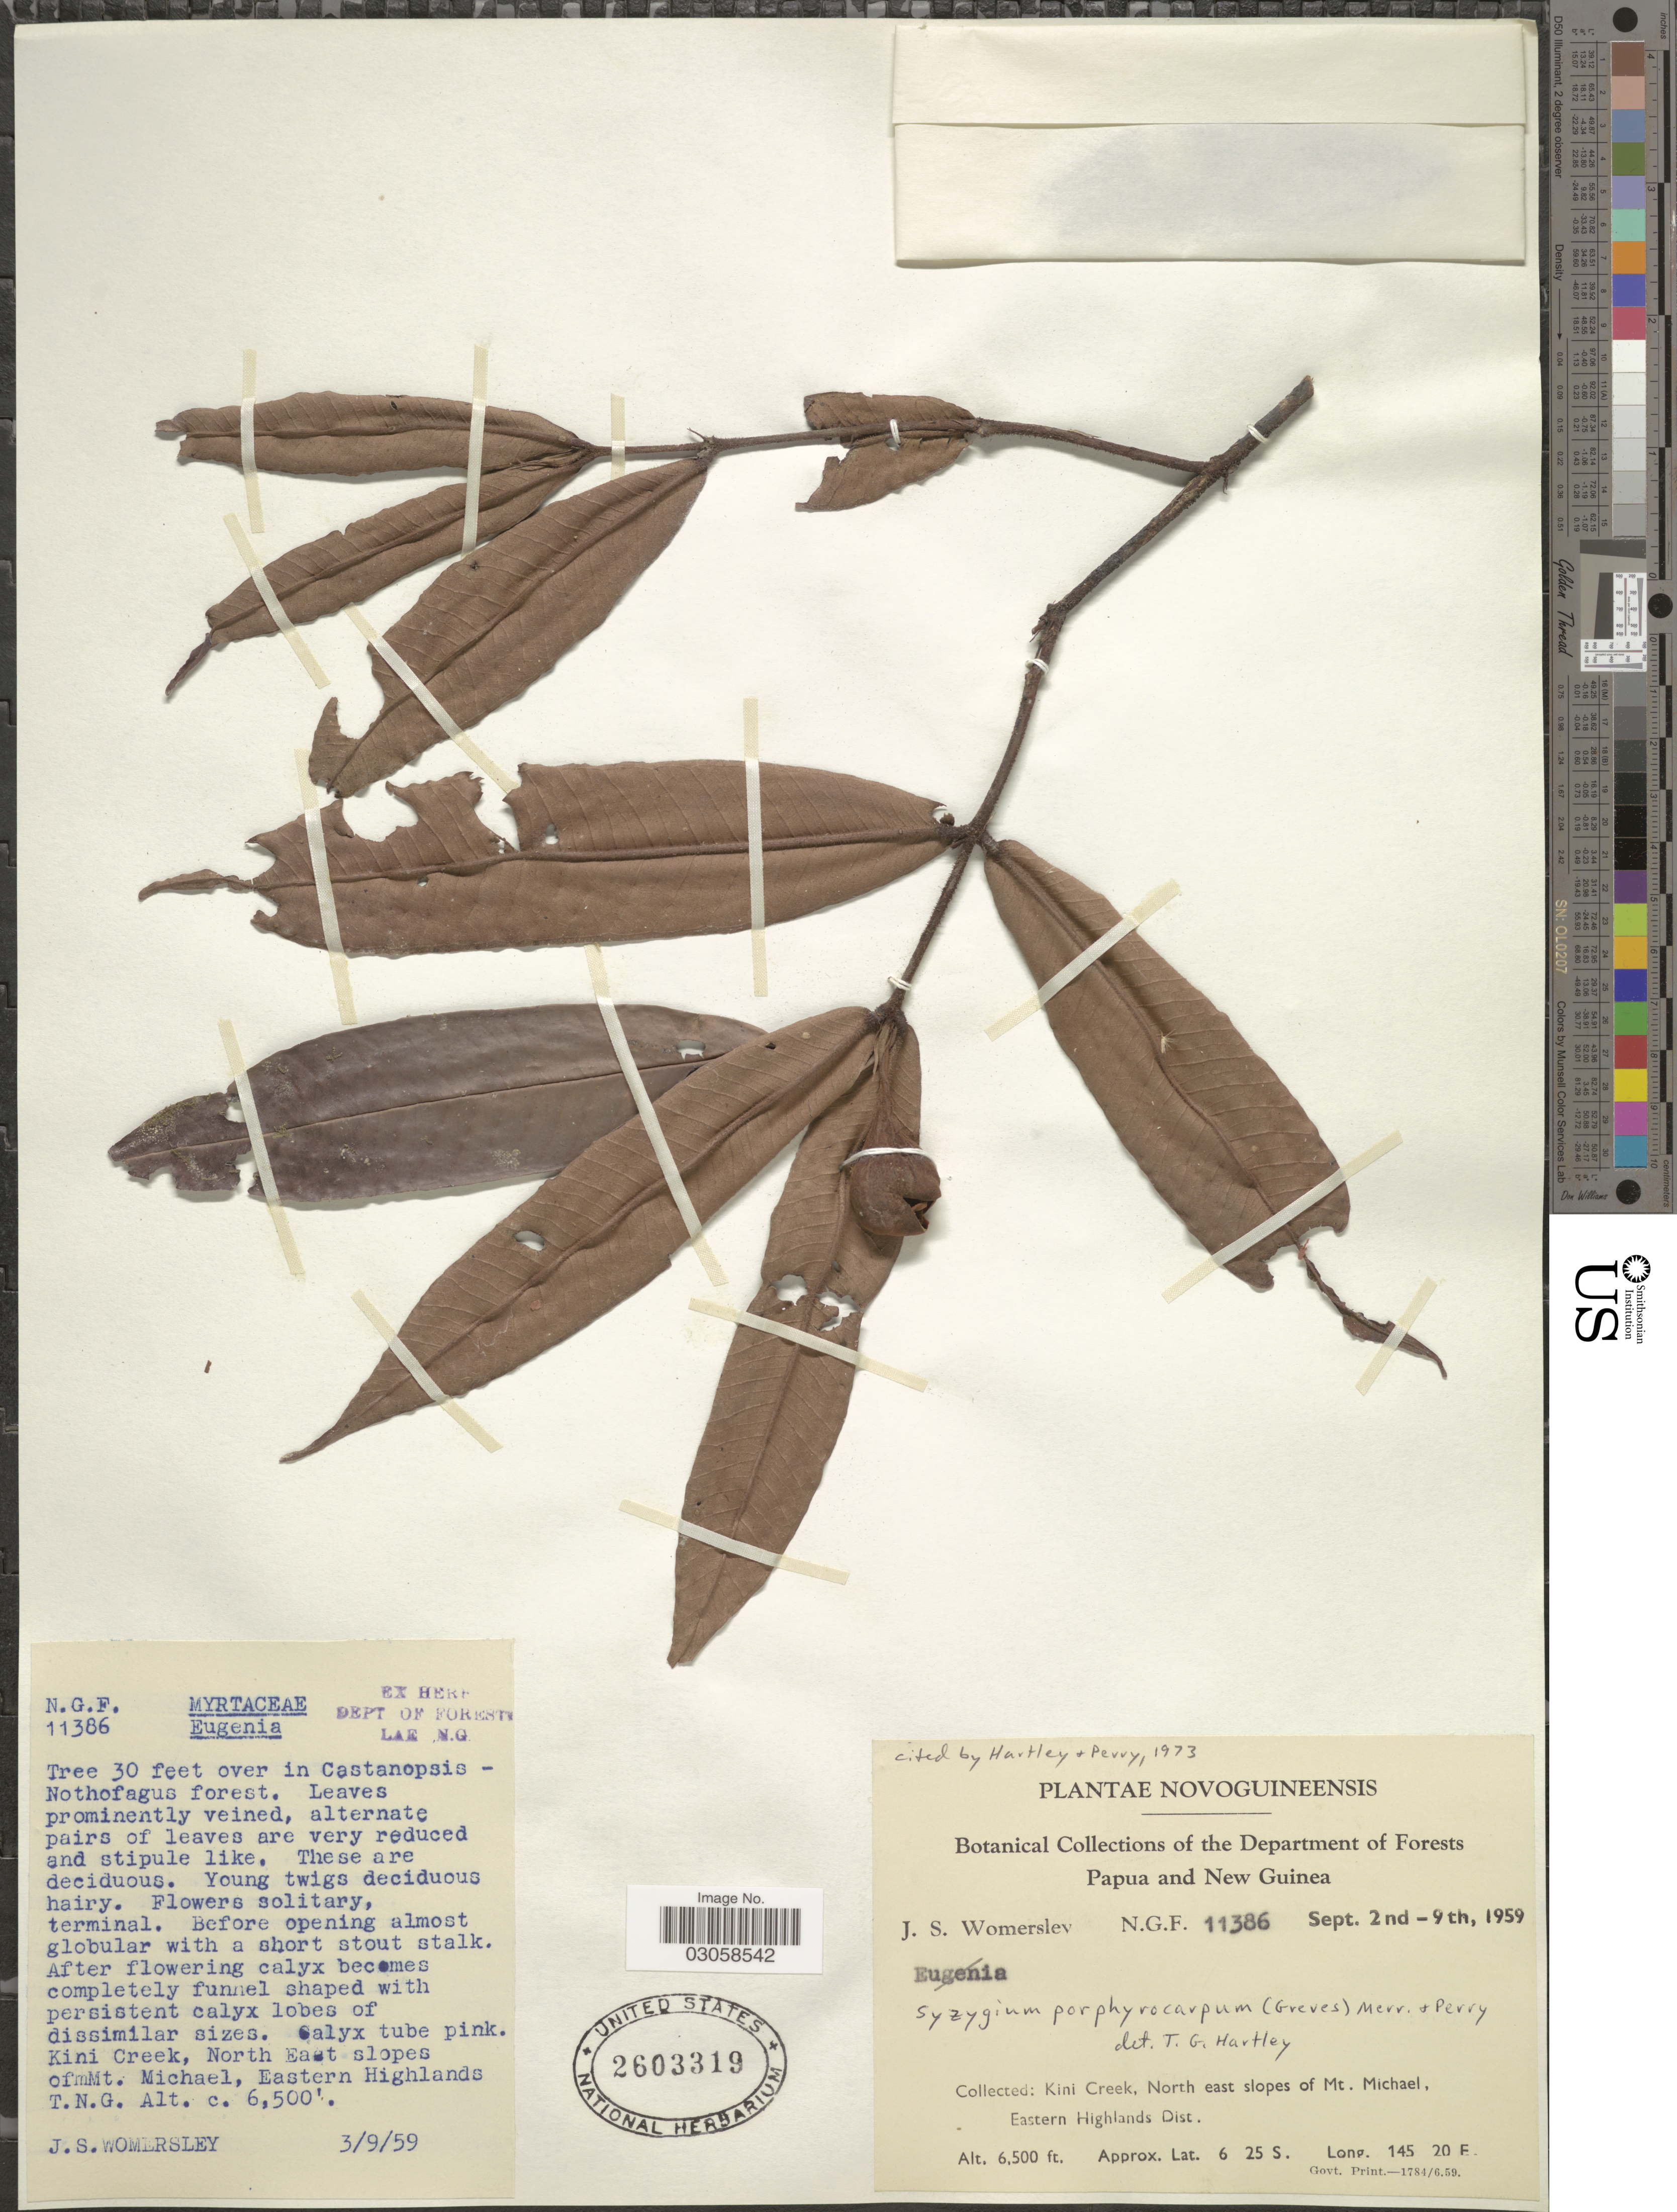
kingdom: Plantae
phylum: Tracheophyta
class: Magnoliopsida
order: Myrtales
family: Myrtaceae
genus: Syzygium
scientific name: Syzygium porphyrocarpum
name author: (Greves) Merr. & L.M. Perry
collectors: J. S. Womersley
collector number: N.G.F. 11386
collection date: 1959-09-03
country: Papua New Guinea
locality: Novoguineensis. Papua and New Guinea. Kini Creek, North East slopes of Mt. Michael, Eastern Highlands T.N.G.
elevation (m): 1981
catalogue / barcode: US 2603319